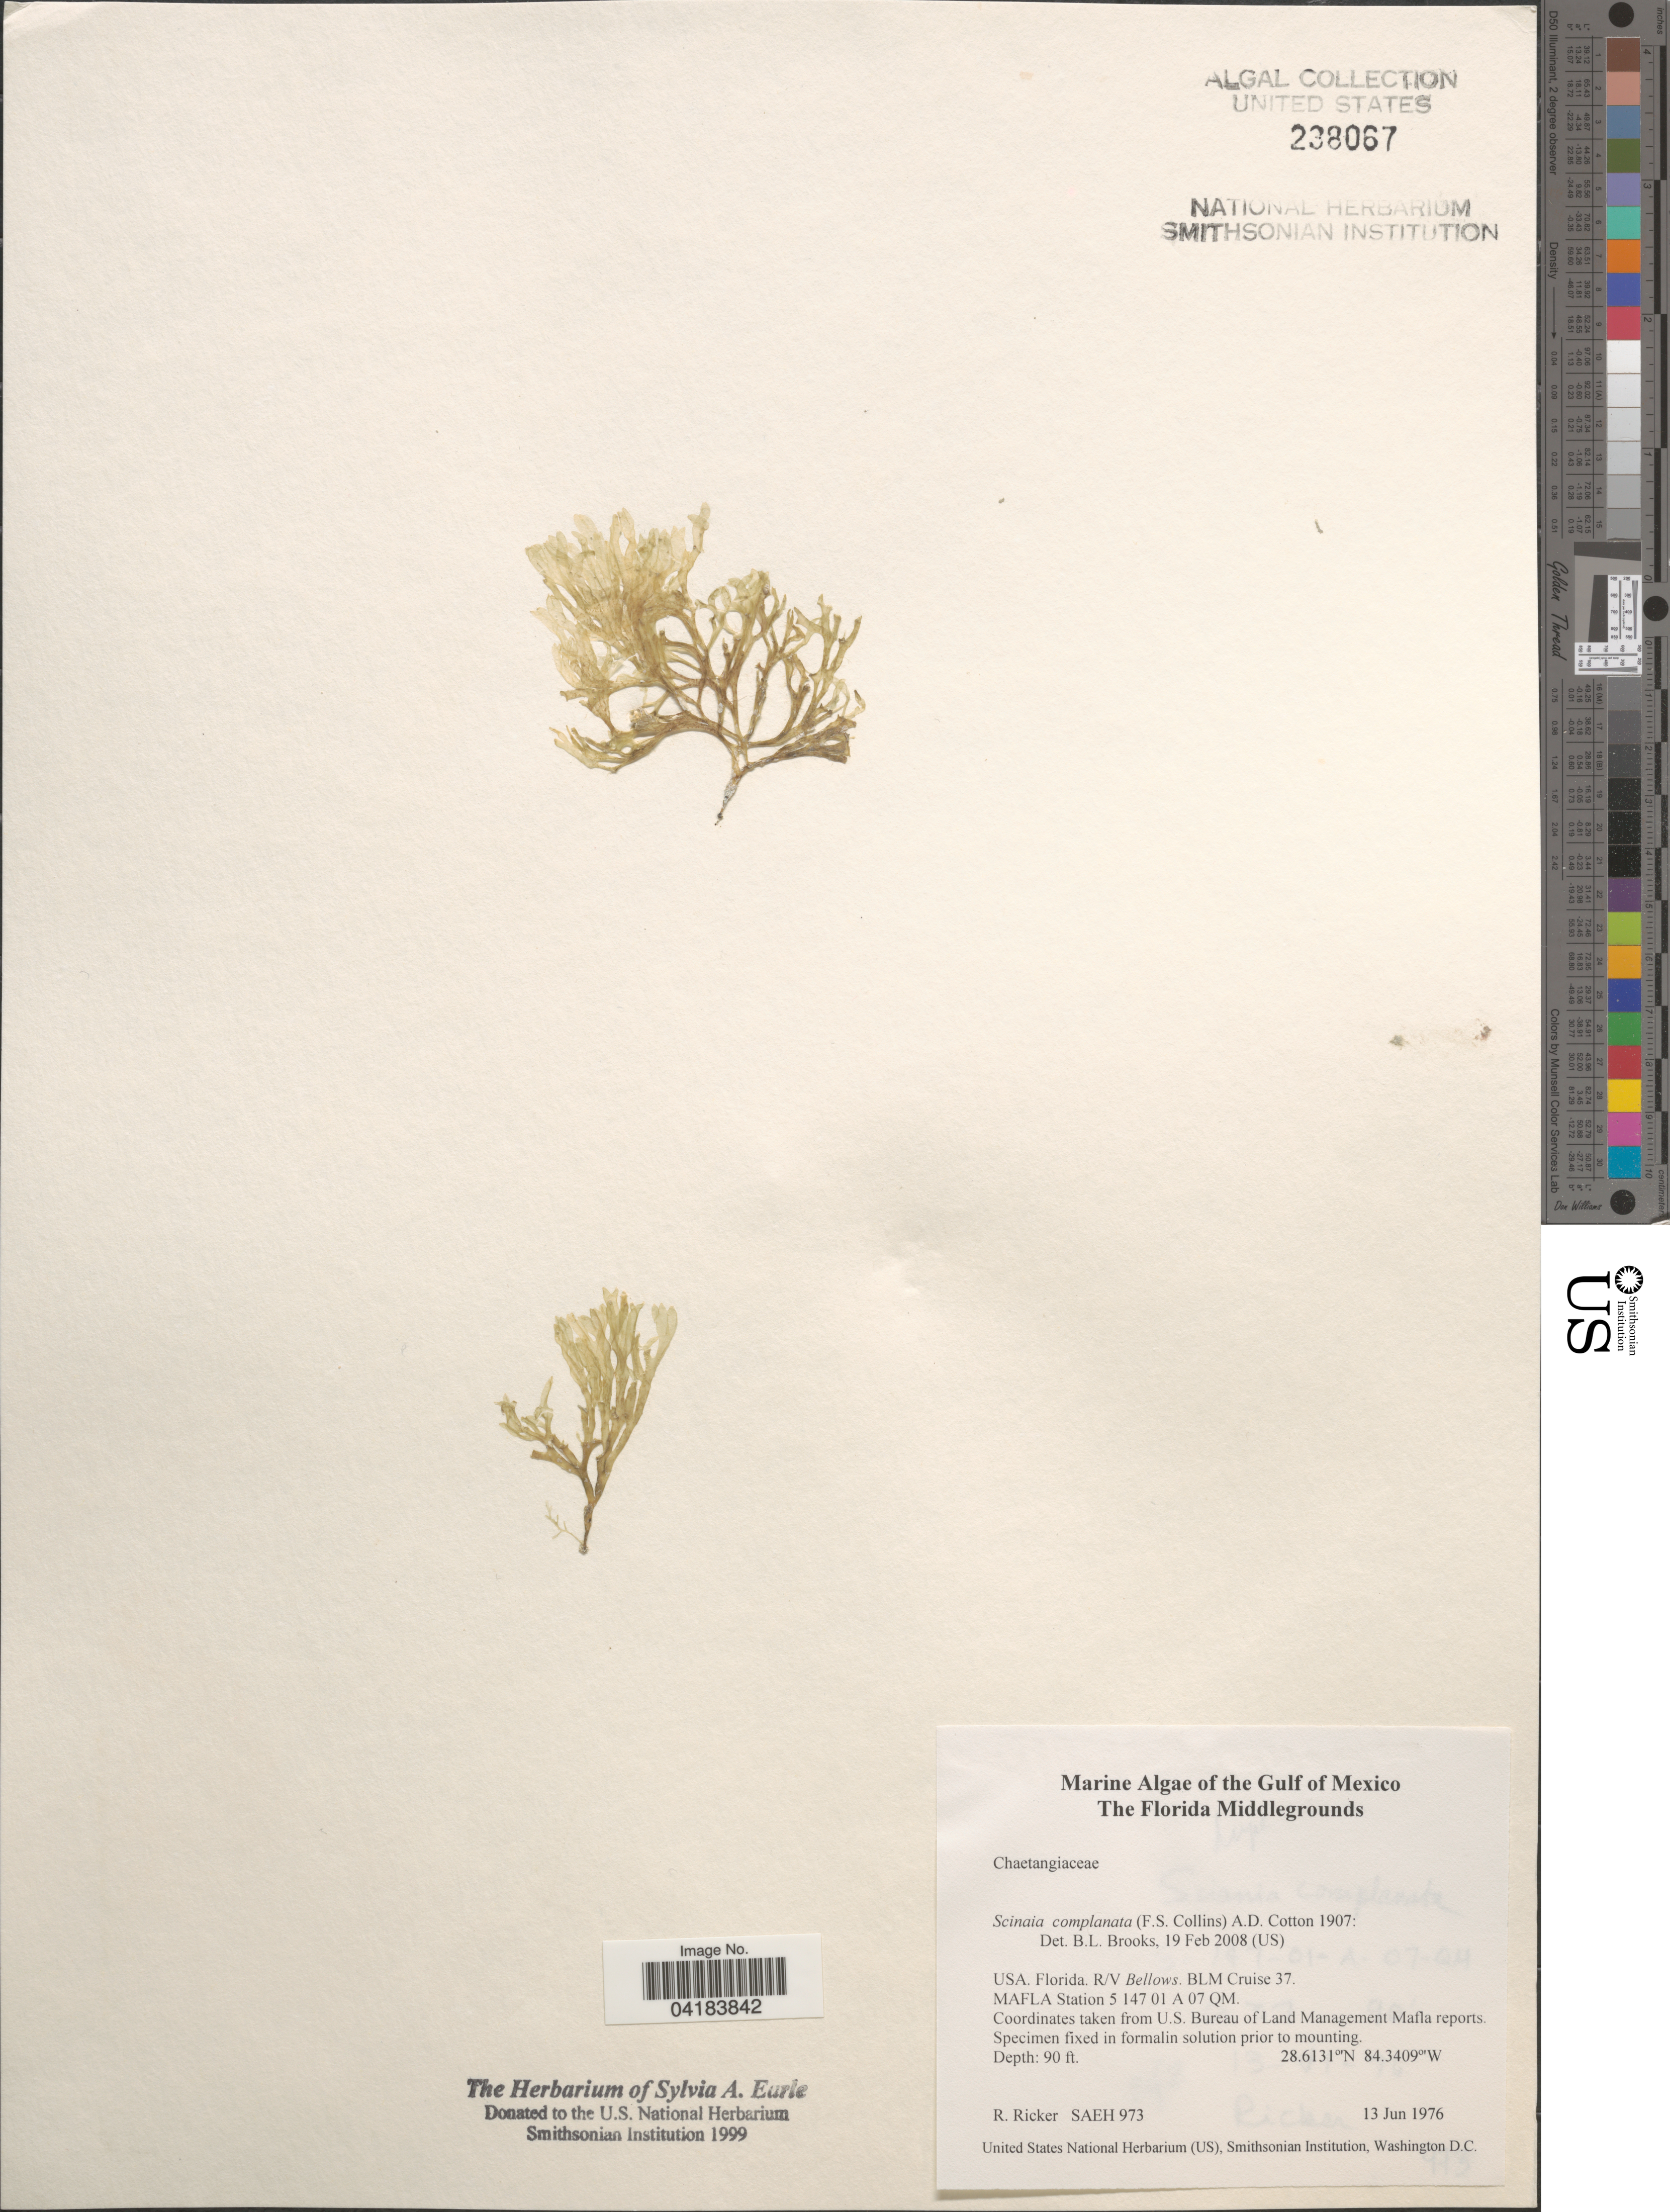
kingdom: Plantae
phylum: Rhodophyta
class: Florideophyceae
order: Nemaliales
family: Scinaiaceae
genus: Scinaia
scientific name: Scinaia complanata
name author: (Collins in Collins et al.) Cotton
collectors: R. Ricker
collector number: SAEH973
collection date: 1976-06-13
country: United States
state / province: Florida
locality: Gulf of Mexico. The Florida Middlegrounds. R/V Bellows. BLM Cruise 37. MAFLA Station 5 147 01 A 07 QM.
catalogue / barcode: US 238067